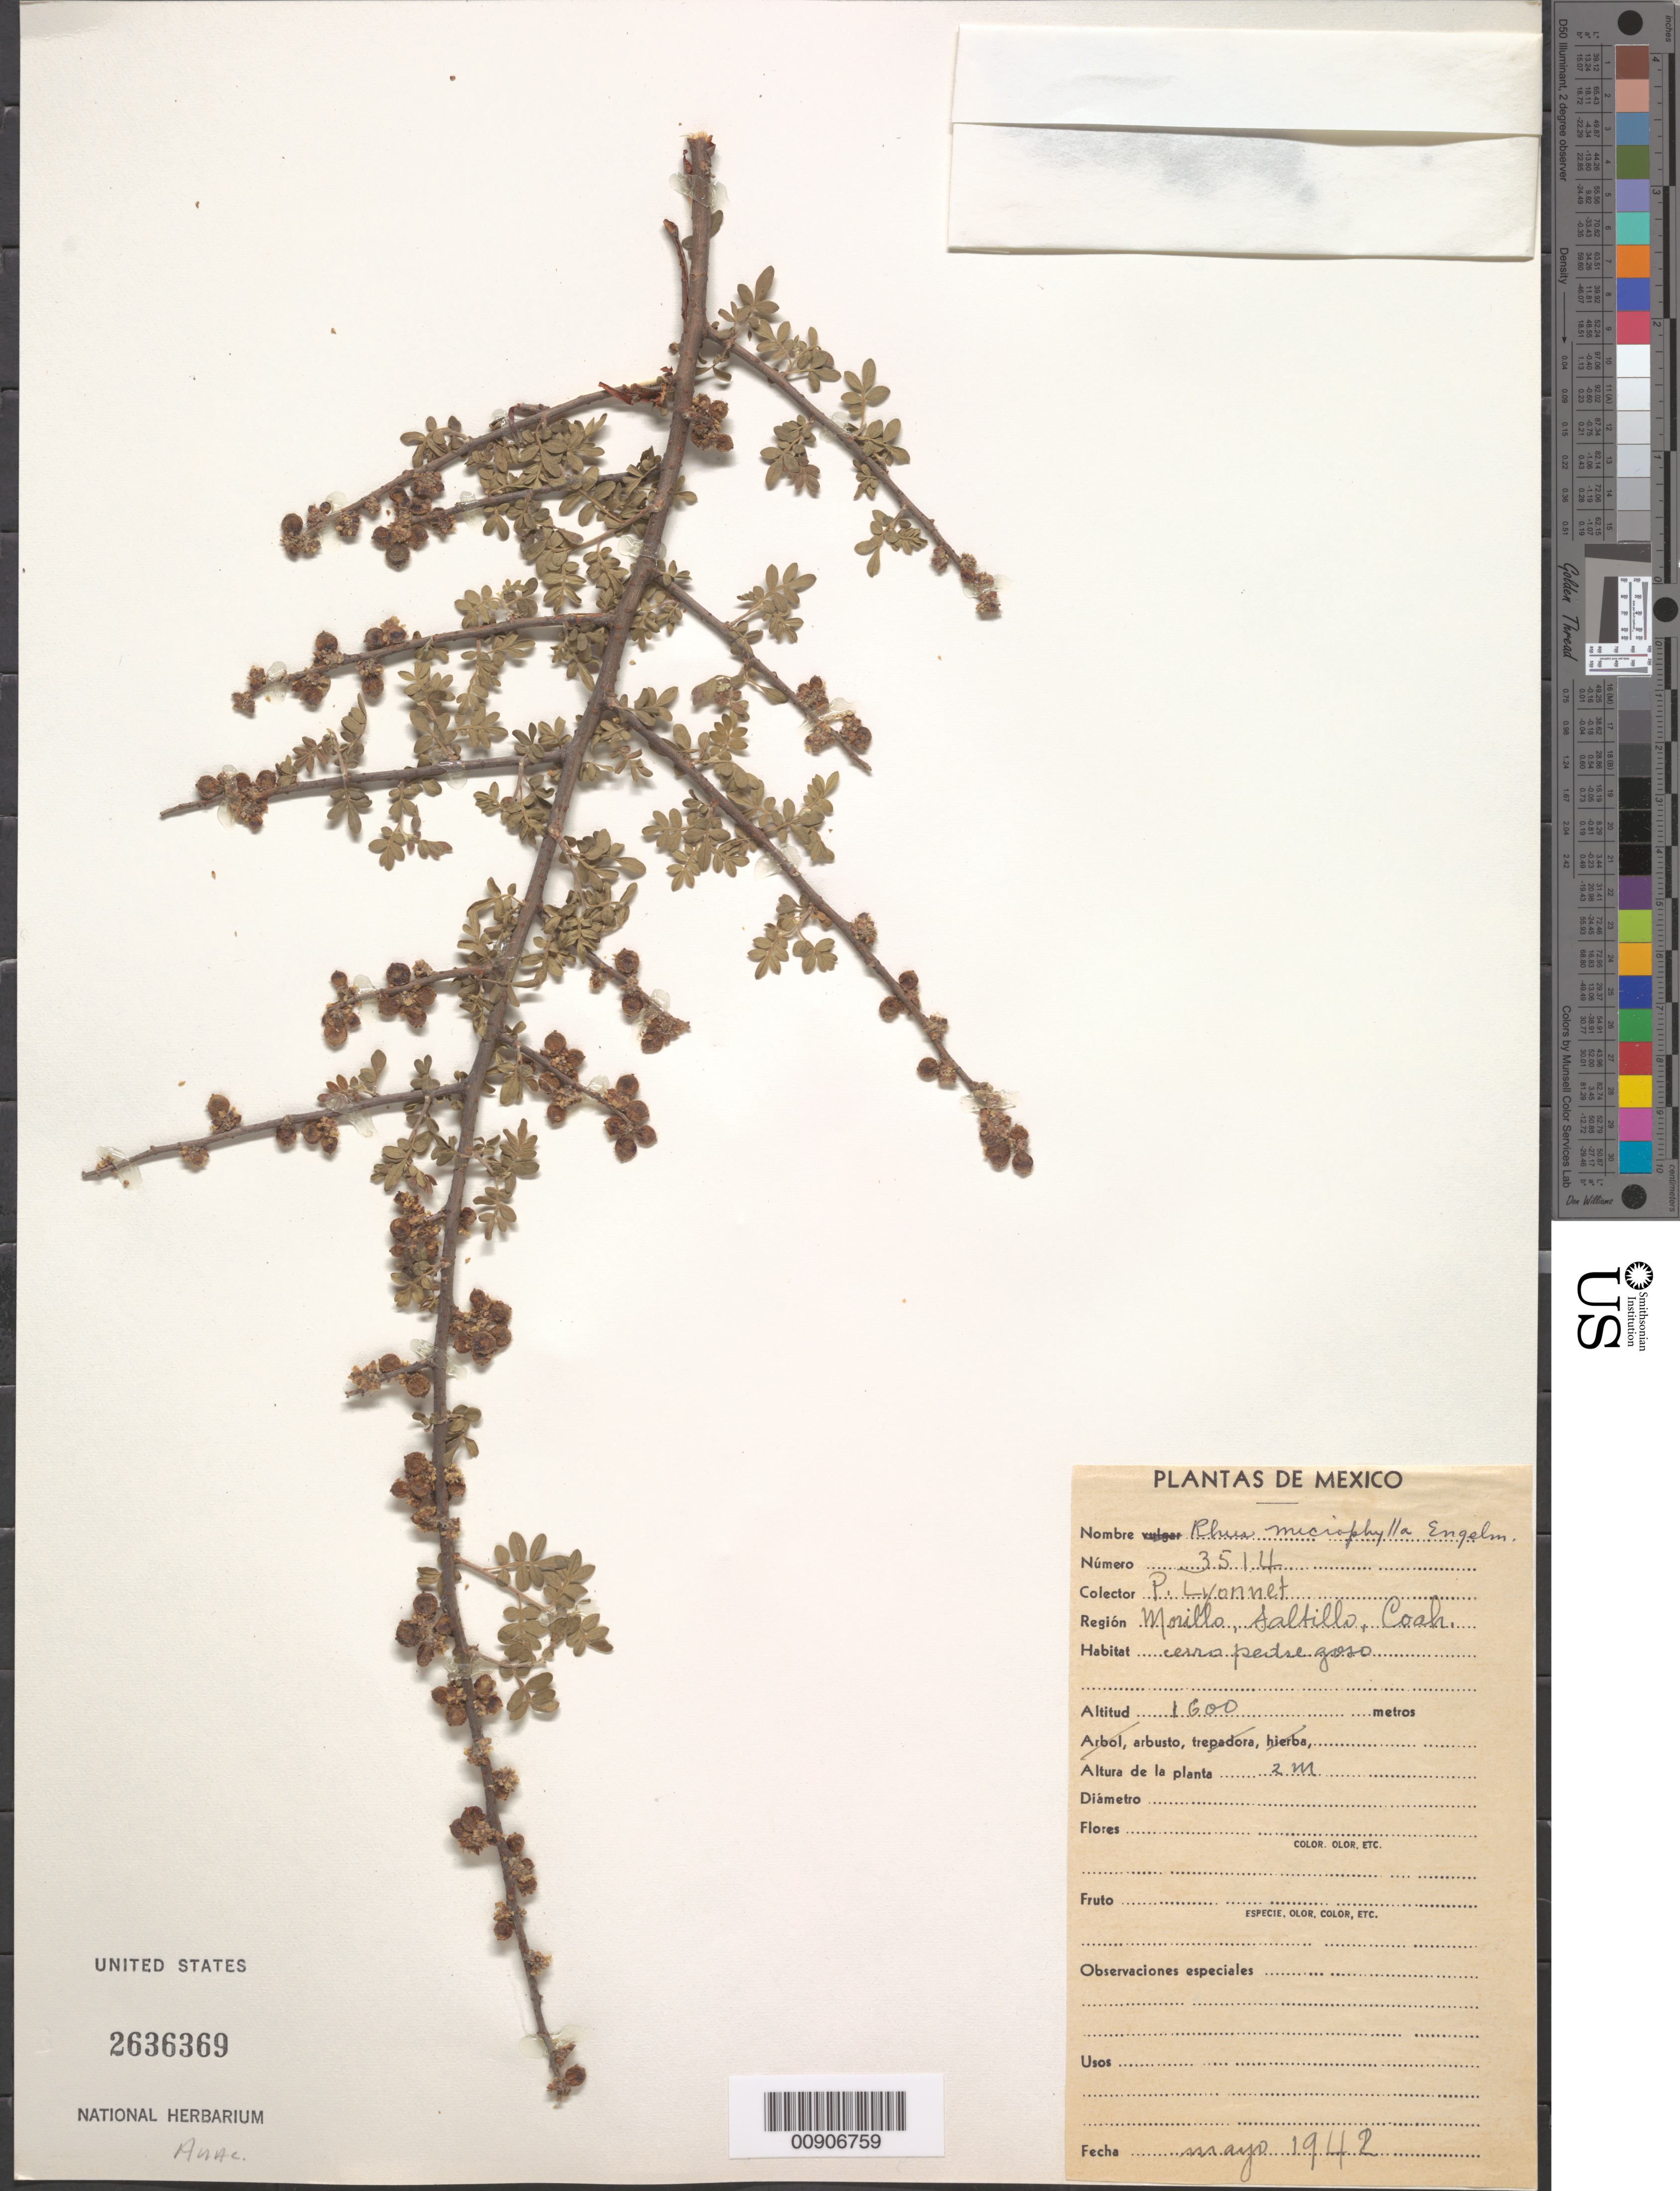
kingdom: Plantae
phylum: Tracheophyta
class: Magnoliopsida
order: Sapindales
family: Anacardiaceae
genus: Rhus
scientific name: Rhus microphylla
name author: Engelm.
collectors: Bro. E. Lyonnet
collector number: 3514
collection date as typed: May 1942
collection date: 1942-05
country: Mexico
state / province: Coahuila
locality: Morillo, Saltillo, Coahuila.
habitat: Cerro pedregoso.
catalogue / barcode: US 2636369